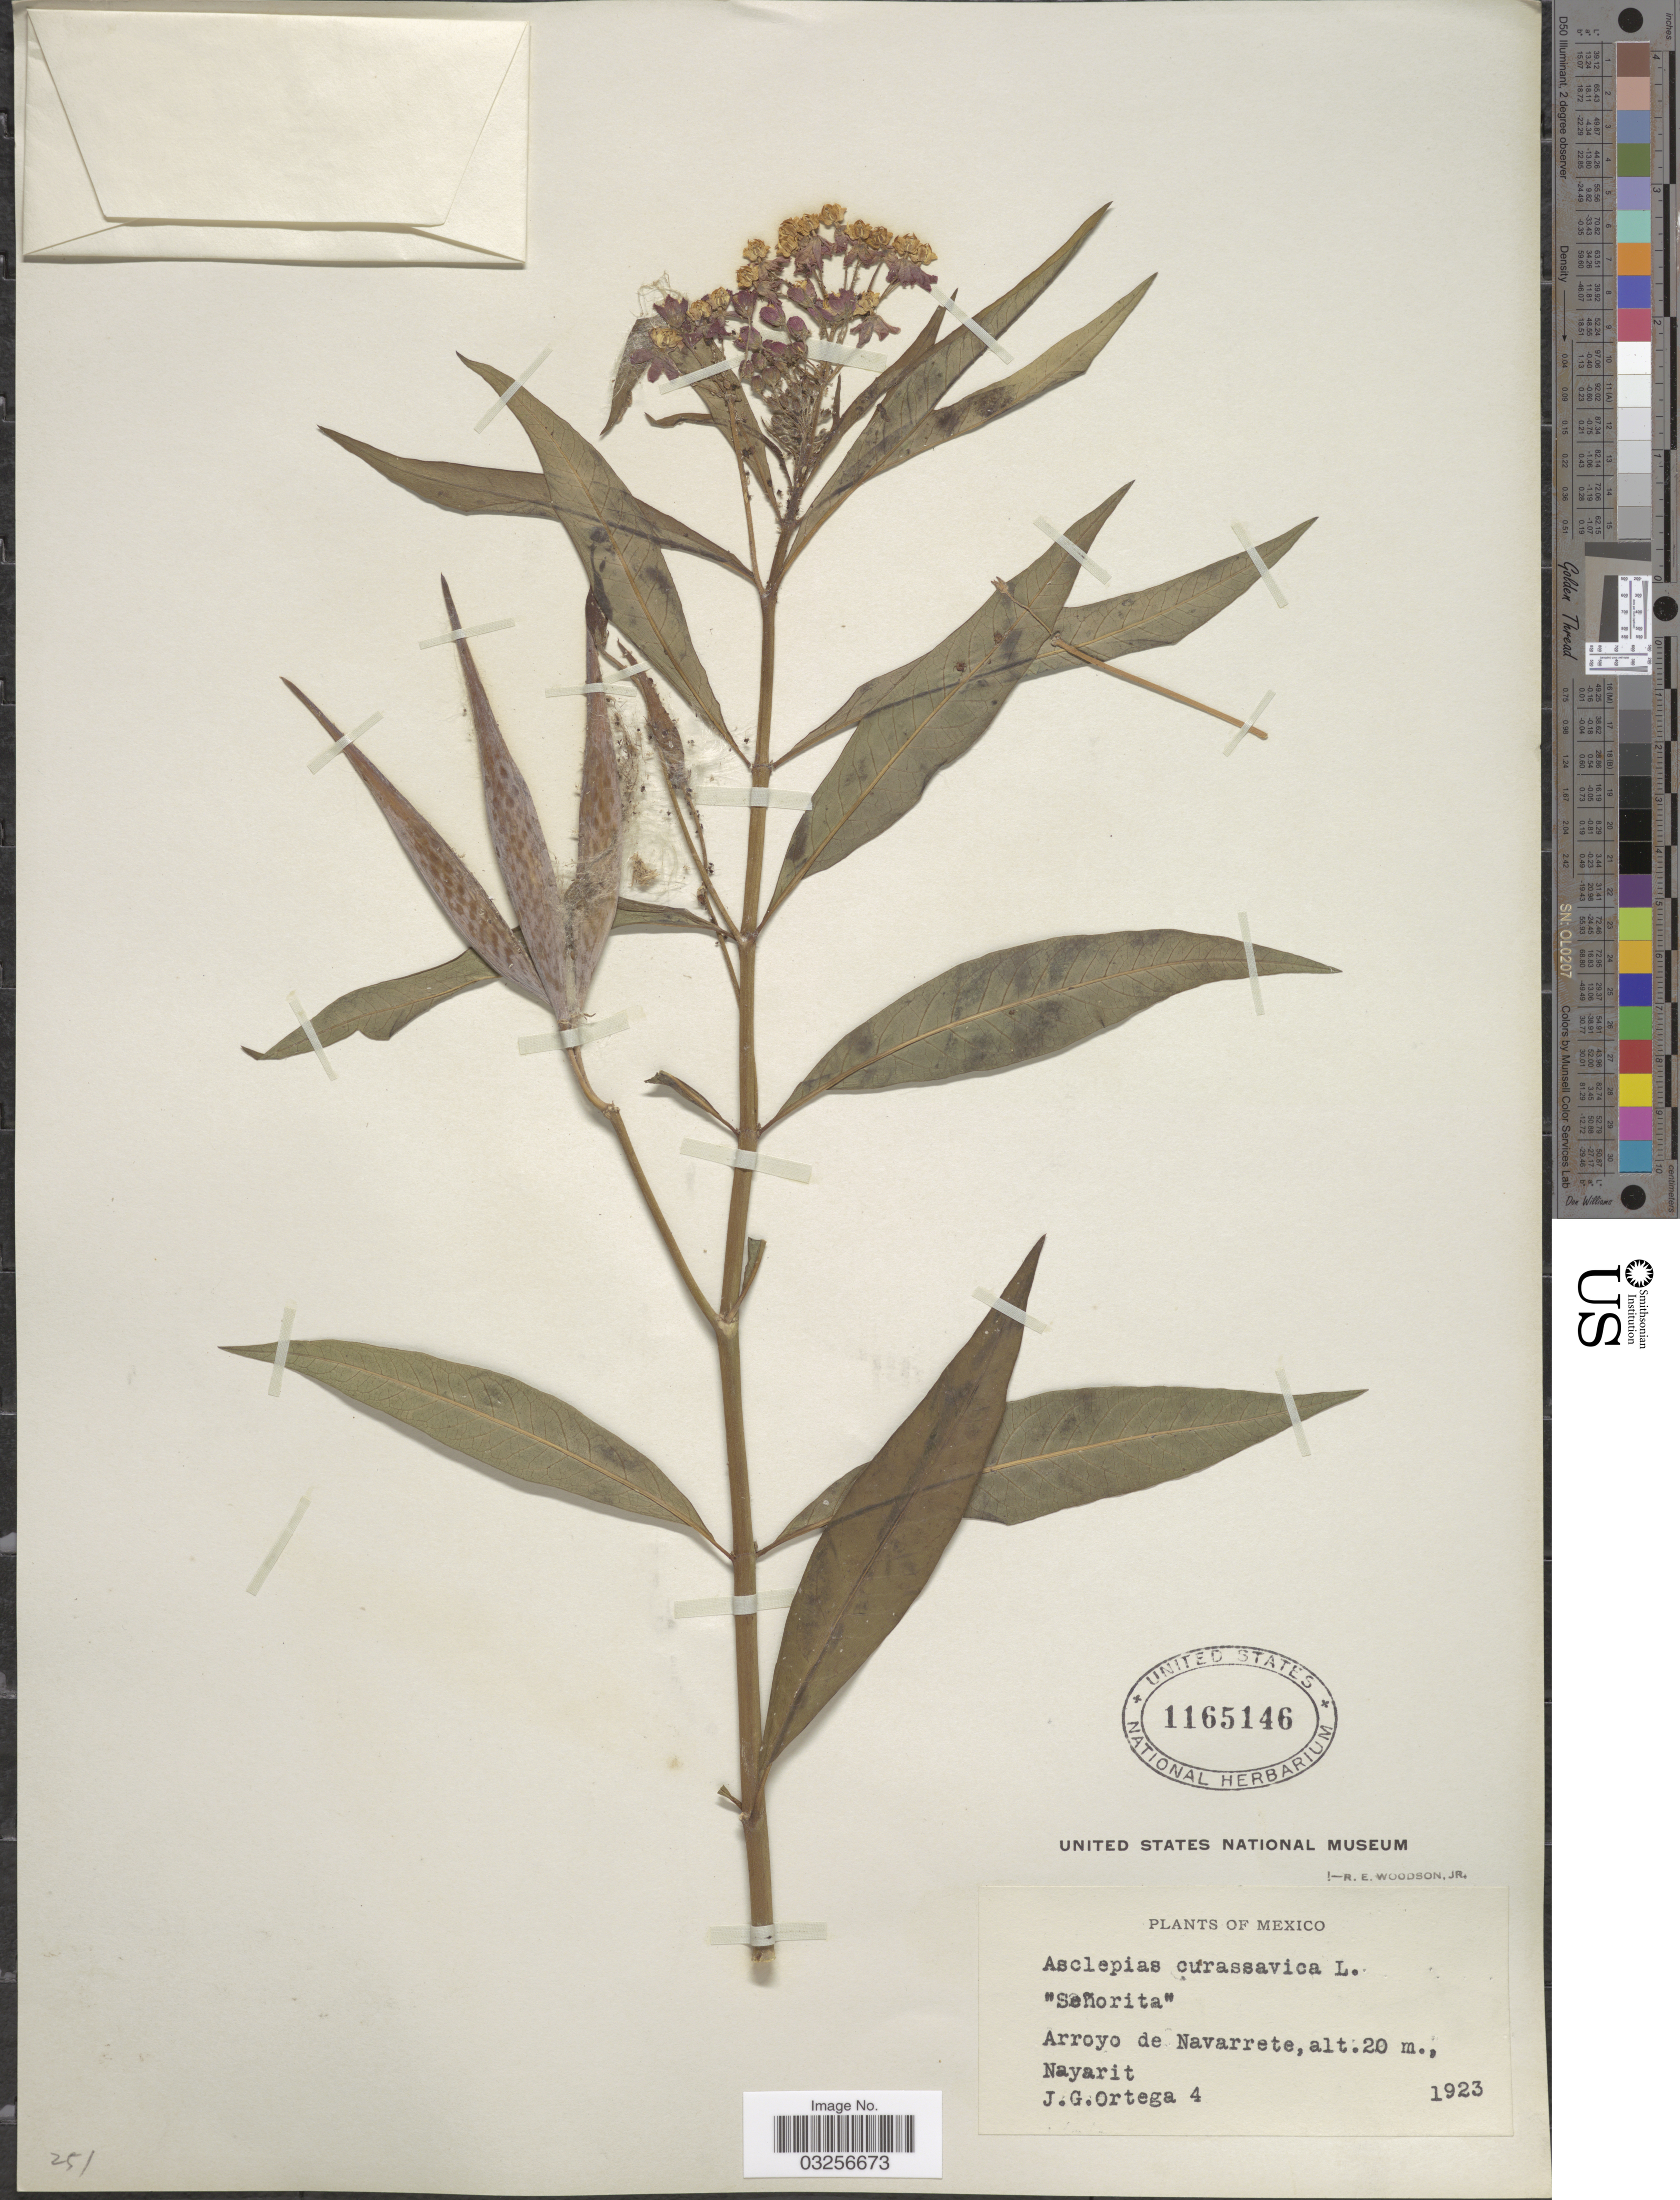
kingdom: Plantae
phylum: Tracheophyta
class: Magnoliopsida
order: Gentianales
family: Apocynaceae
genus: Asclepias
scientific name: Asclepias curassavica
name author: L.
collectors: J. Ortega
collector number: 4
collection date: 1923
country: Mexico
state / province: Nayarit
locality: Arroyo de Navarrete.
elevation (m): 20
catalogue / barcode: US 1165146